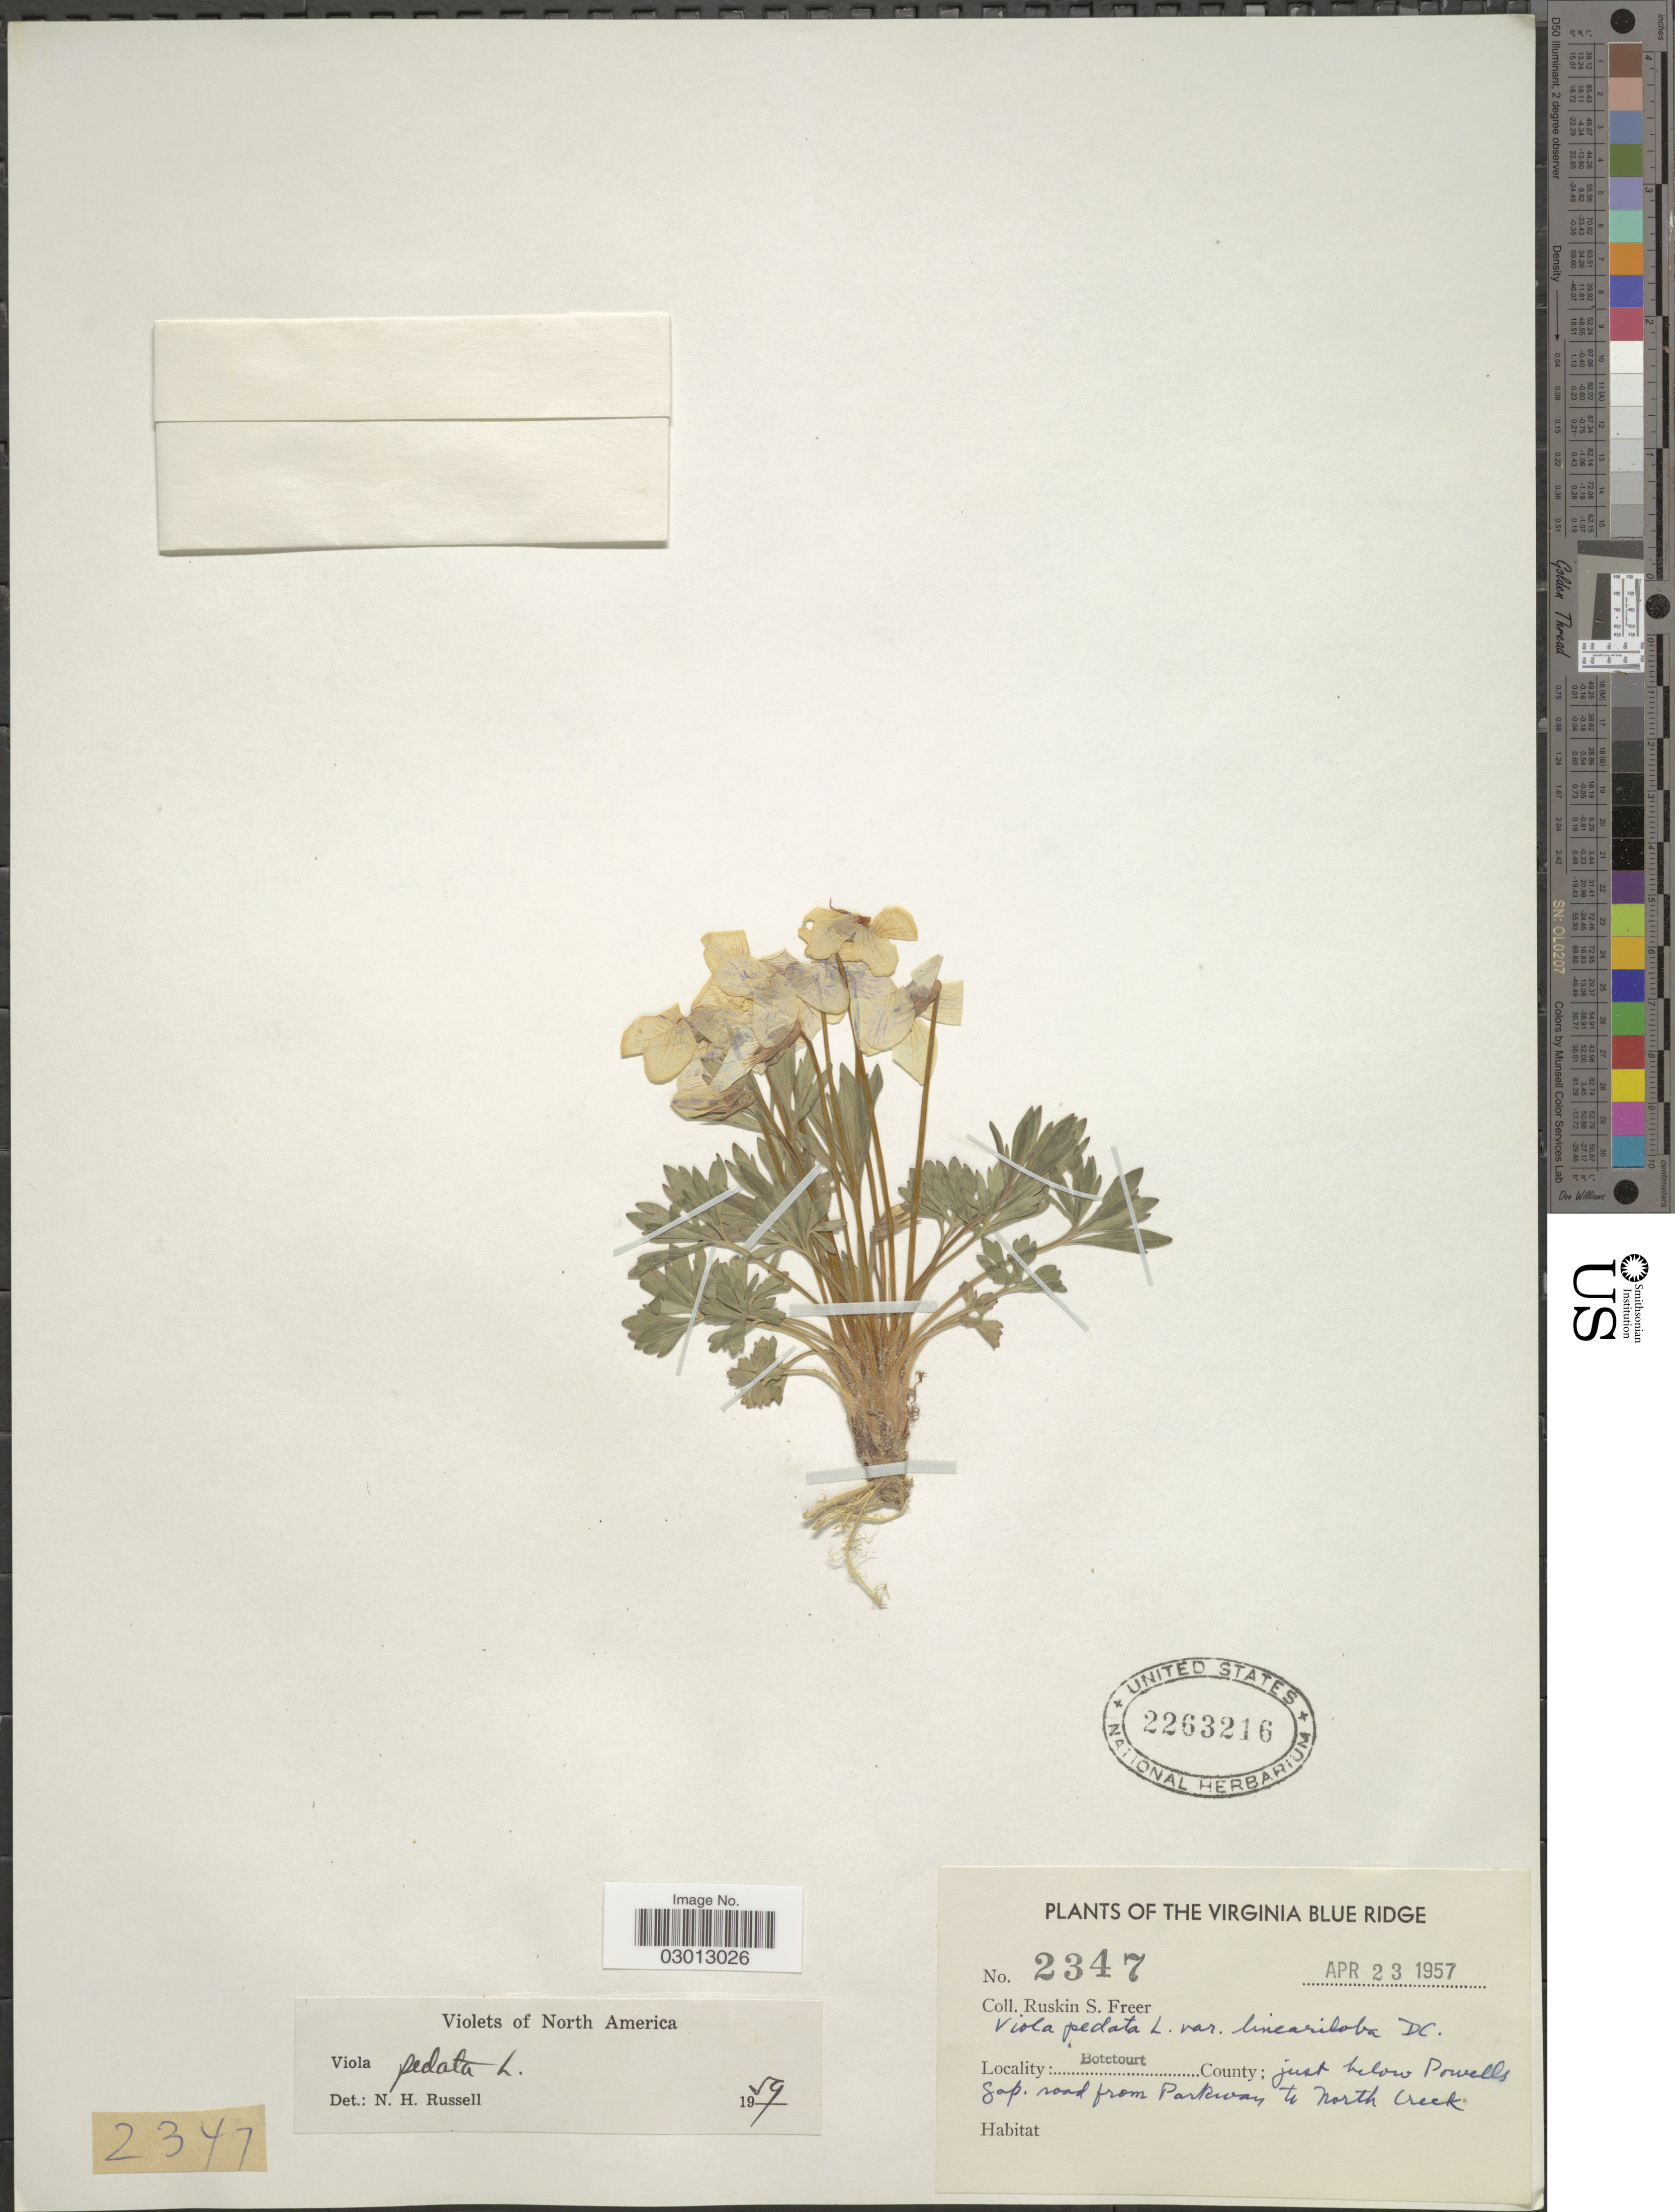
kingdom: Plantae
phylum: Tracheophyta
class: Magnoliopsida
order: Malpighiales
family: Violaceae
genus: Viola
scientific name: Viola pedata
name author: L.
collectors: R. Freer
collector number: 2347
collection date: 1957-04-23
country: United States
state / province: Virginia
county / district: Botetourt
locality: The Virginia Blue Ridge. Botetourt County; just below Powells Gap, road from Parkway to North Creek.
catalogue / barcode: US 2263216